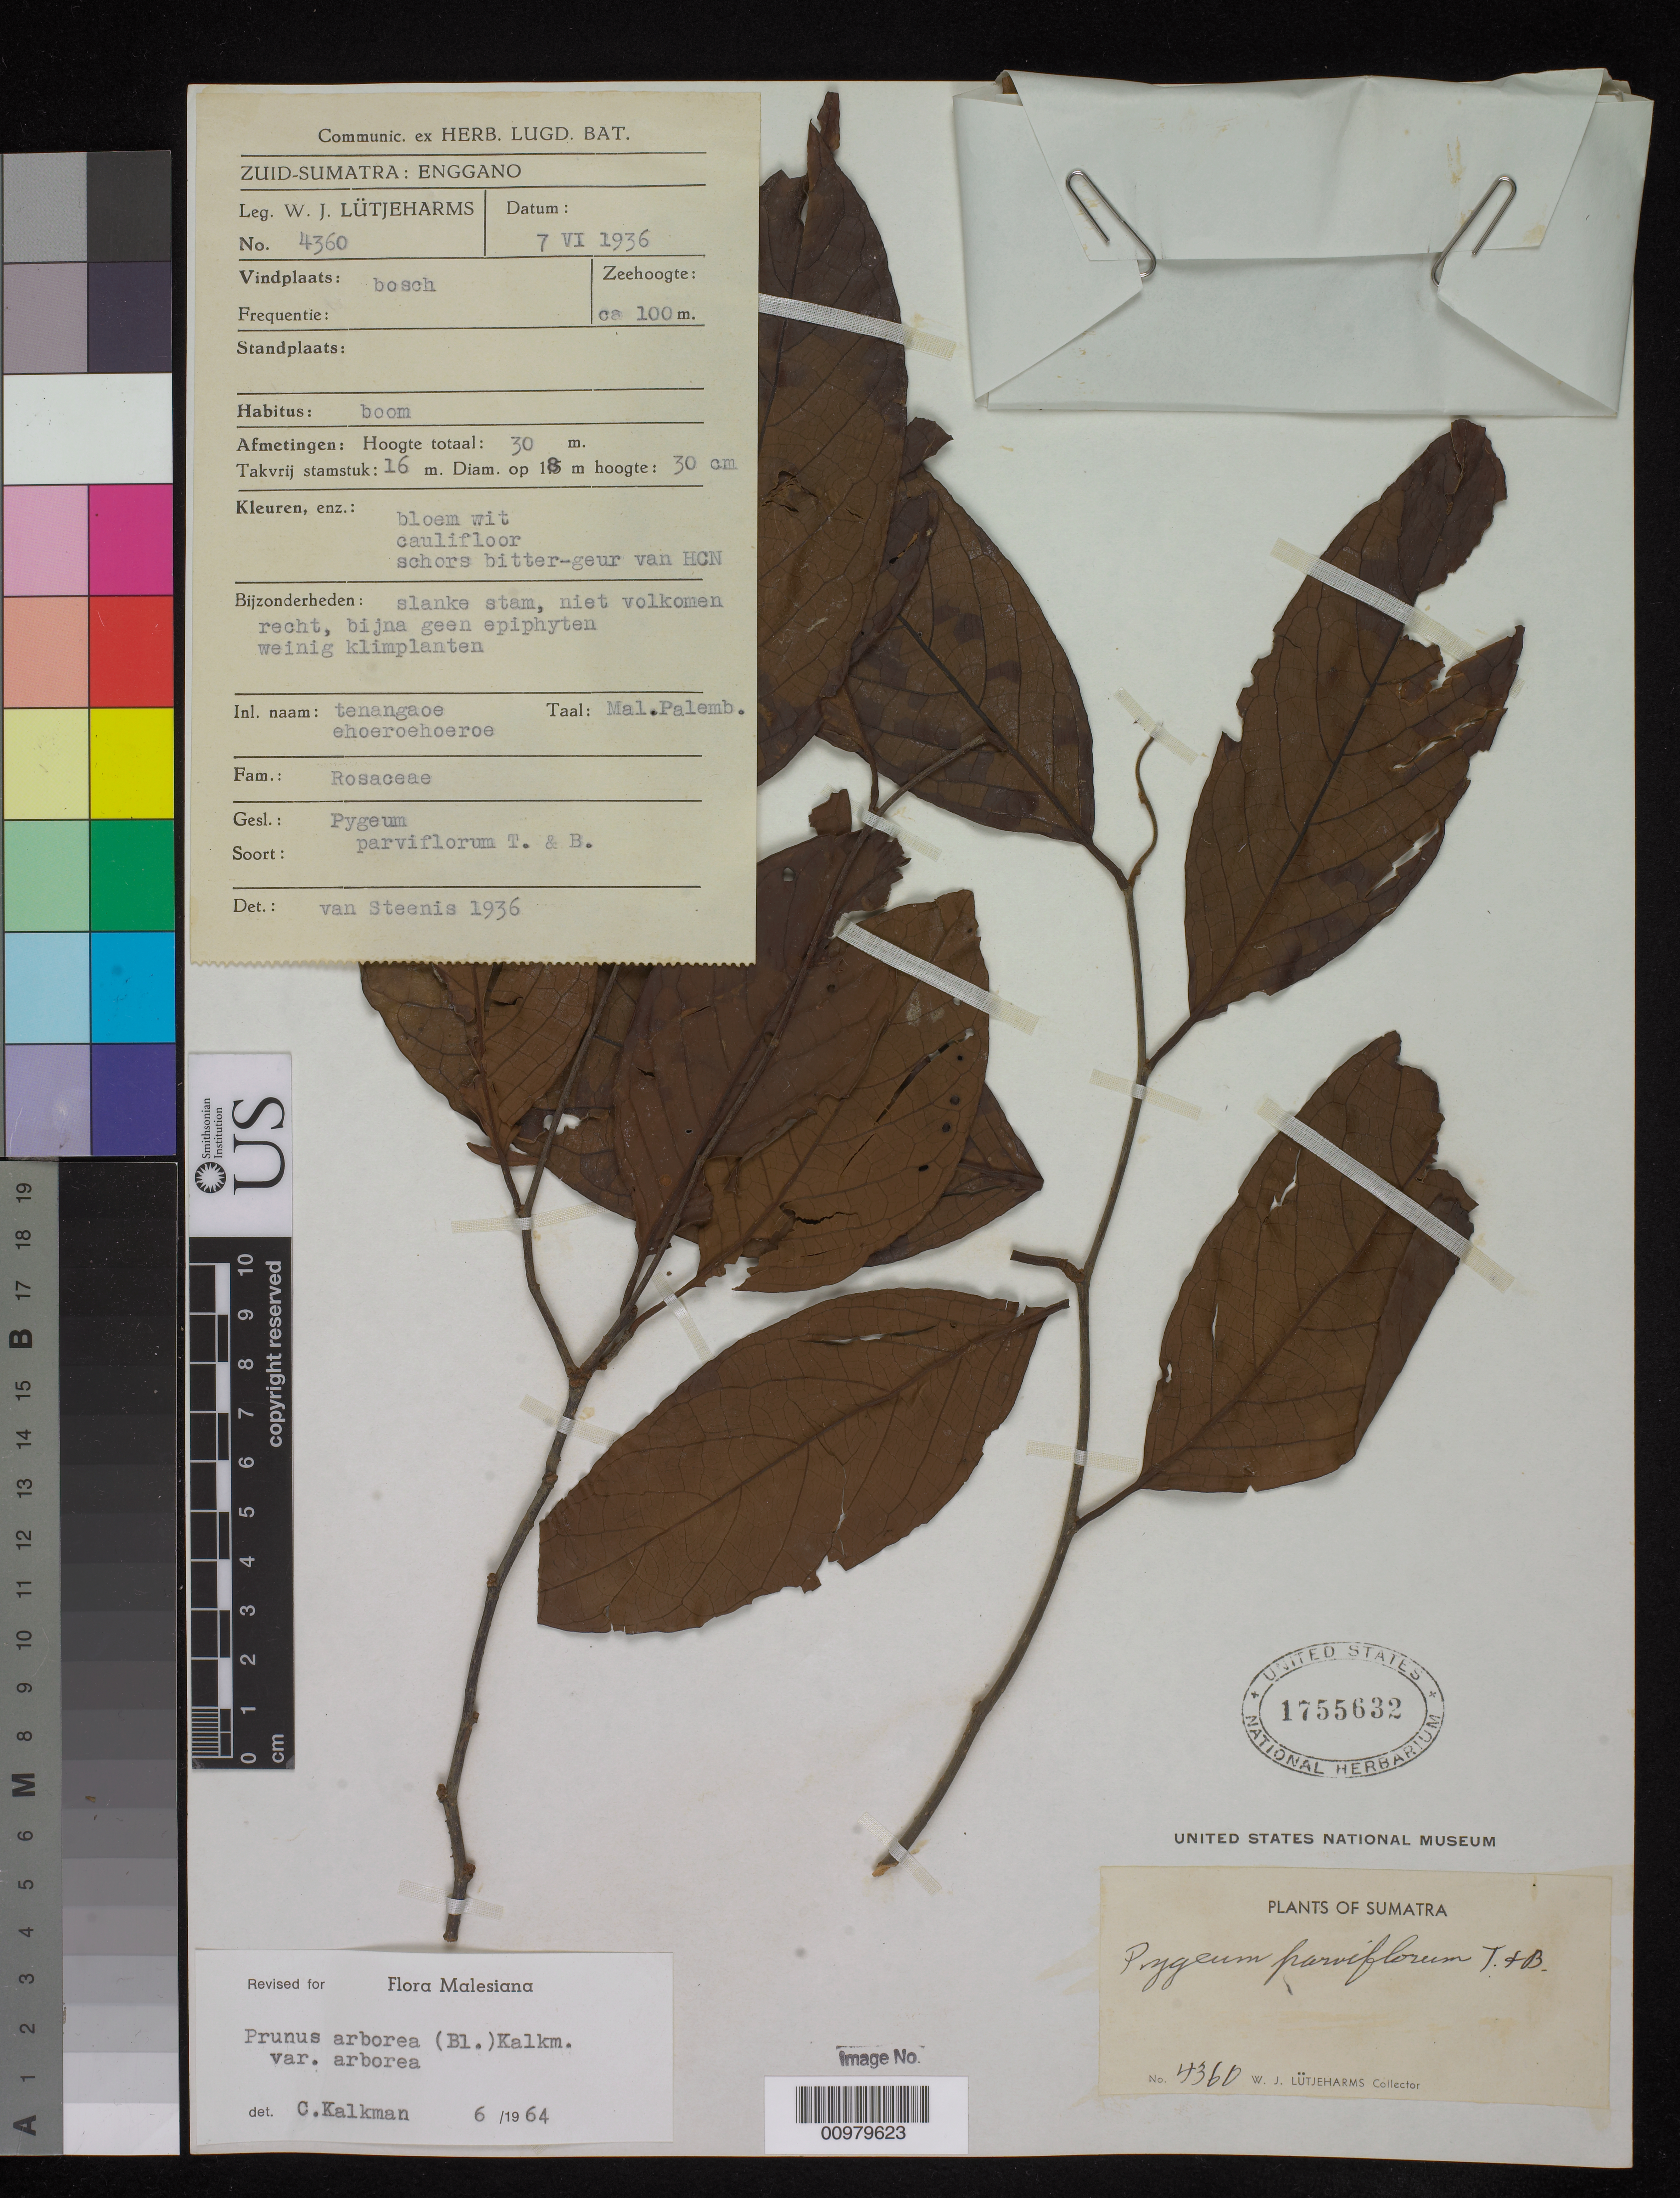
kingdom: Plantae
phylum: Tracheophyta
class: Magnoliopsida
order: Rosales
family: Rosaceae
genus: Prunus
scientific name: Prunus arborea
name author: (Blume) Kalkman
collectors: W. Lütjeharms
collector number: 4360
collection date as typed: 07 Jun 1936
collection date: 1936-06-07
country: Indonesia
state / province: Sumatra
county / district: Sumatera Selatan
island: Sumatra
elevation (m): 100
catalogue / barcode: US 1755632